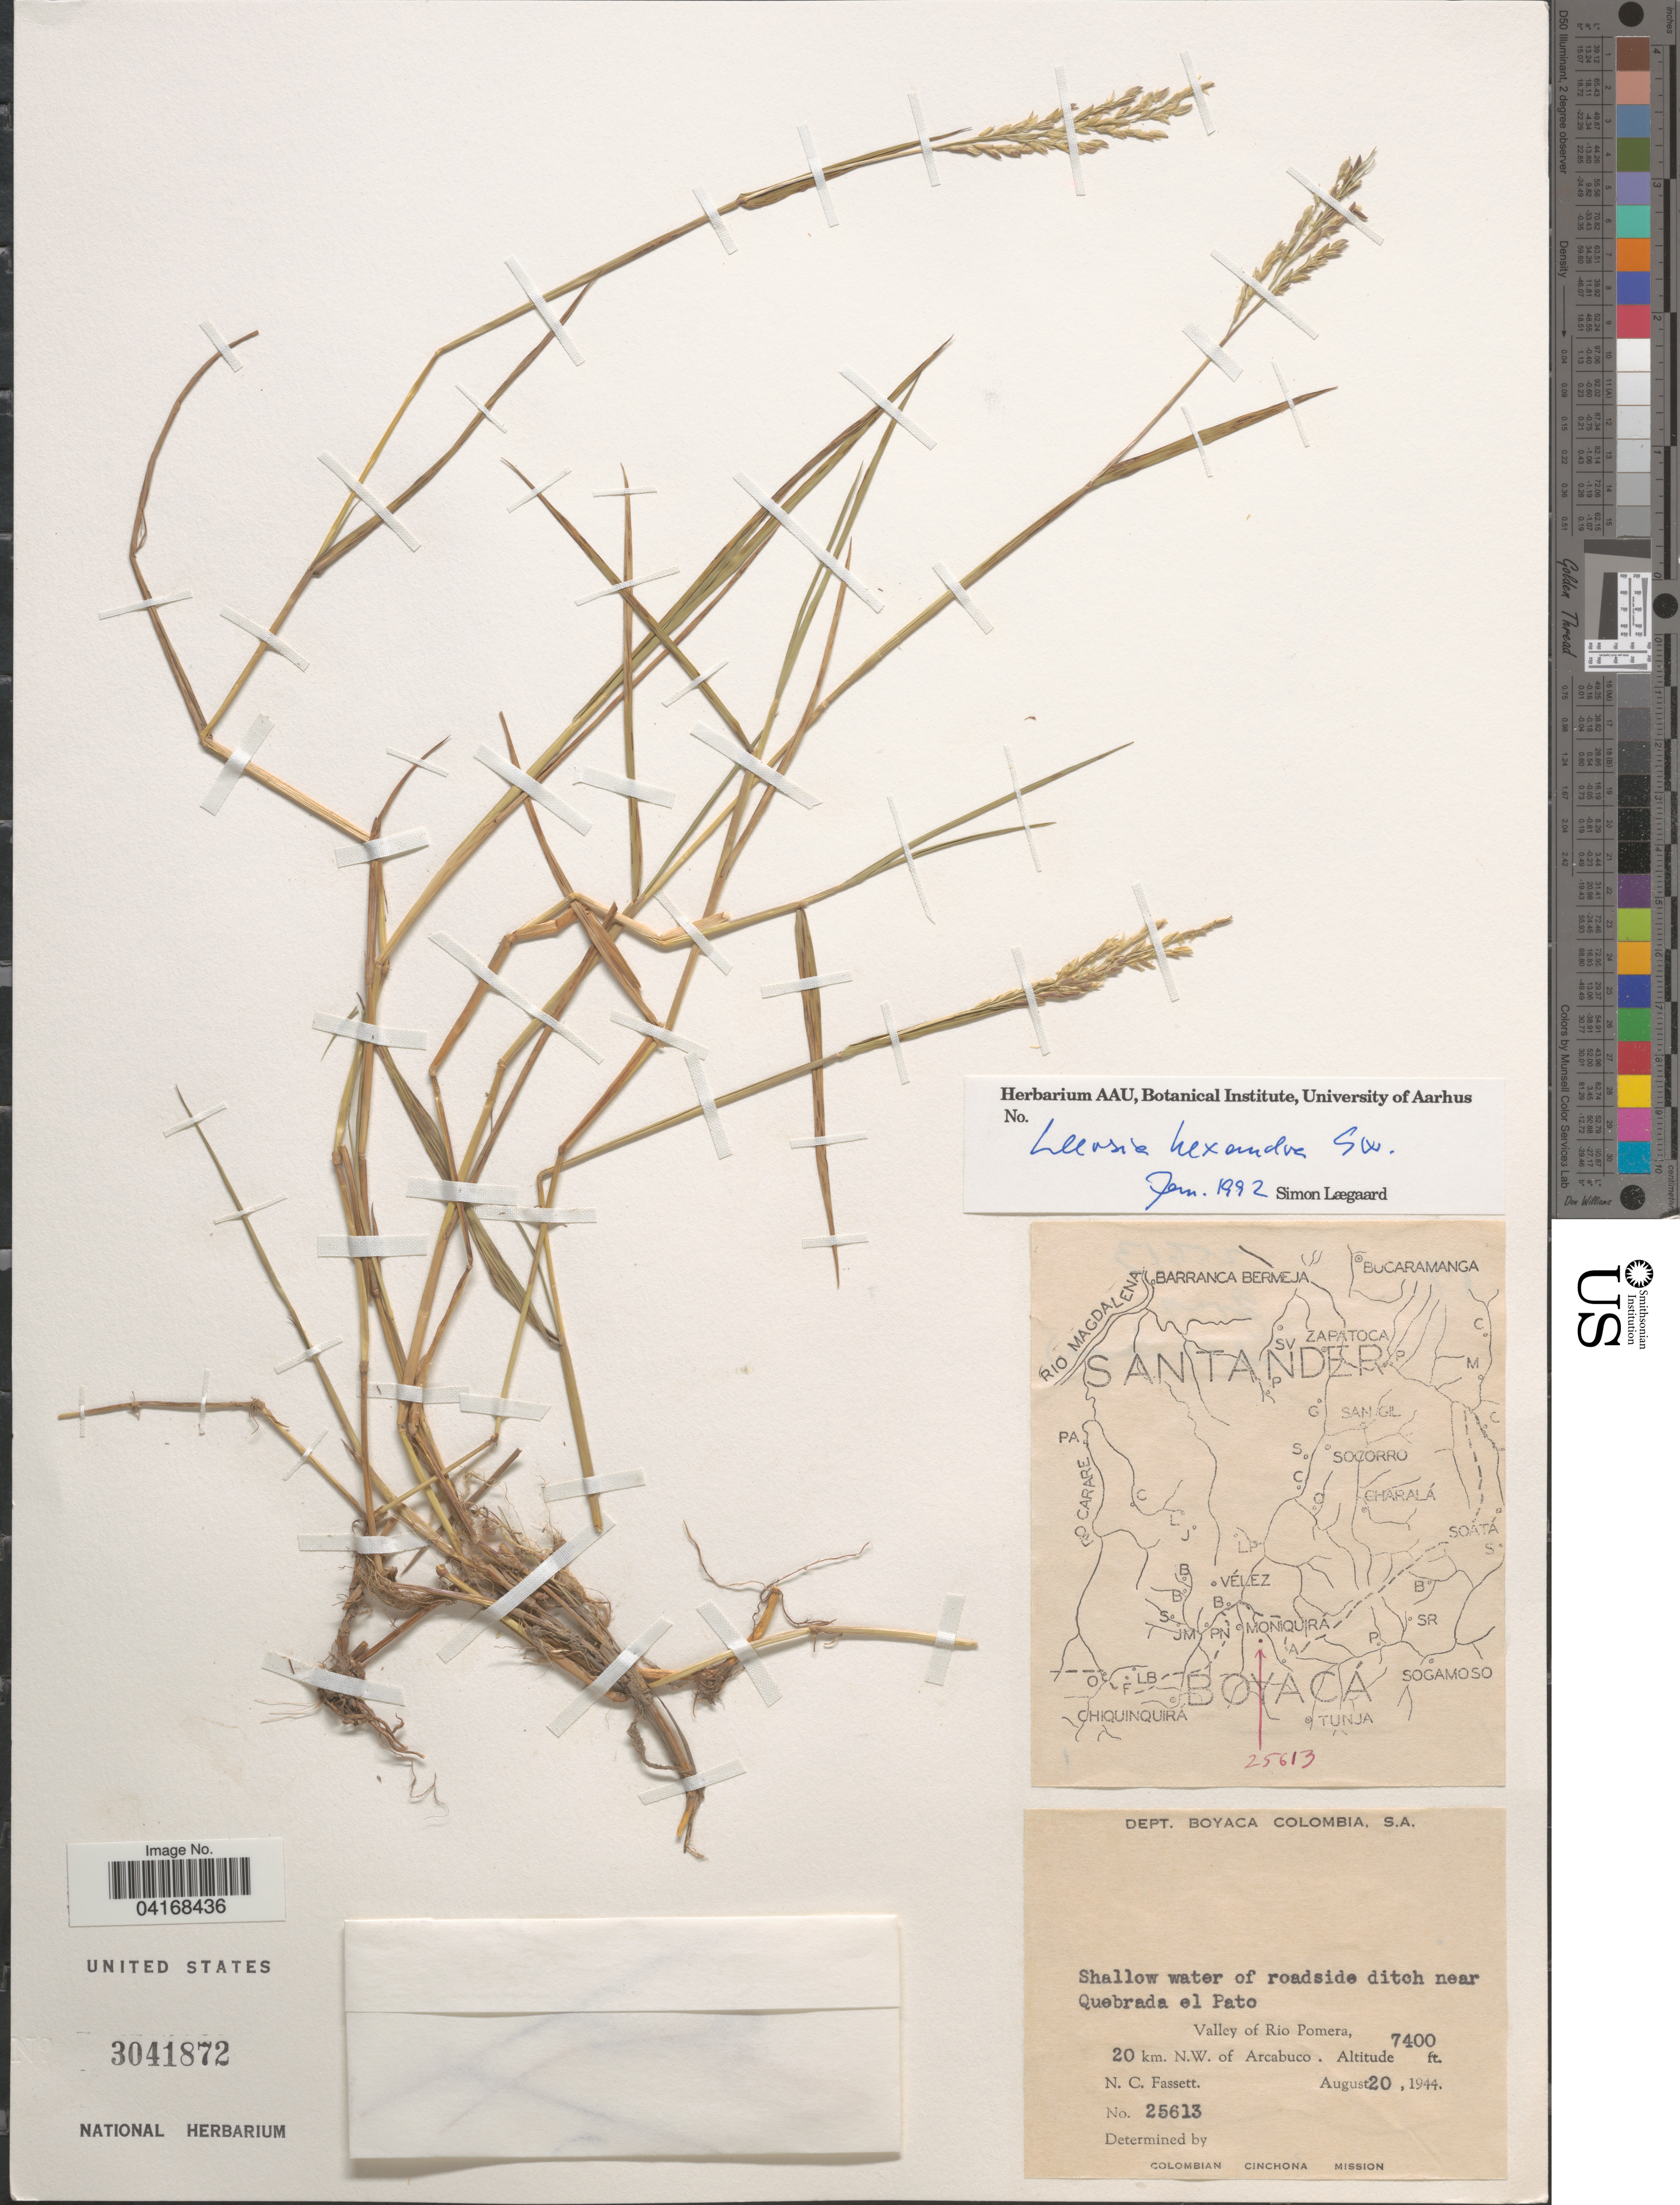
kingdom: Plantae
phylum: Tracheophyta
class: Liliopsida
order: Poales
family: Poaceae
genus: Leersia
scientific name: Leersia hexandra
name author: Sw.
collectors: N. C. Fassett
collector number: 25613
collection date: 1944-08-20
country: Colombia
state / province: Boyacá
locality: Colombian Cinchona Mission. Dept. Boyaca. Shallow water of roadside ditch near Quebrada el Pato. Valley of Rio Pomera, 20 km. N.W. of Arcabuco.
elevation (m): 2256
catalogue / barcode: US 3041872